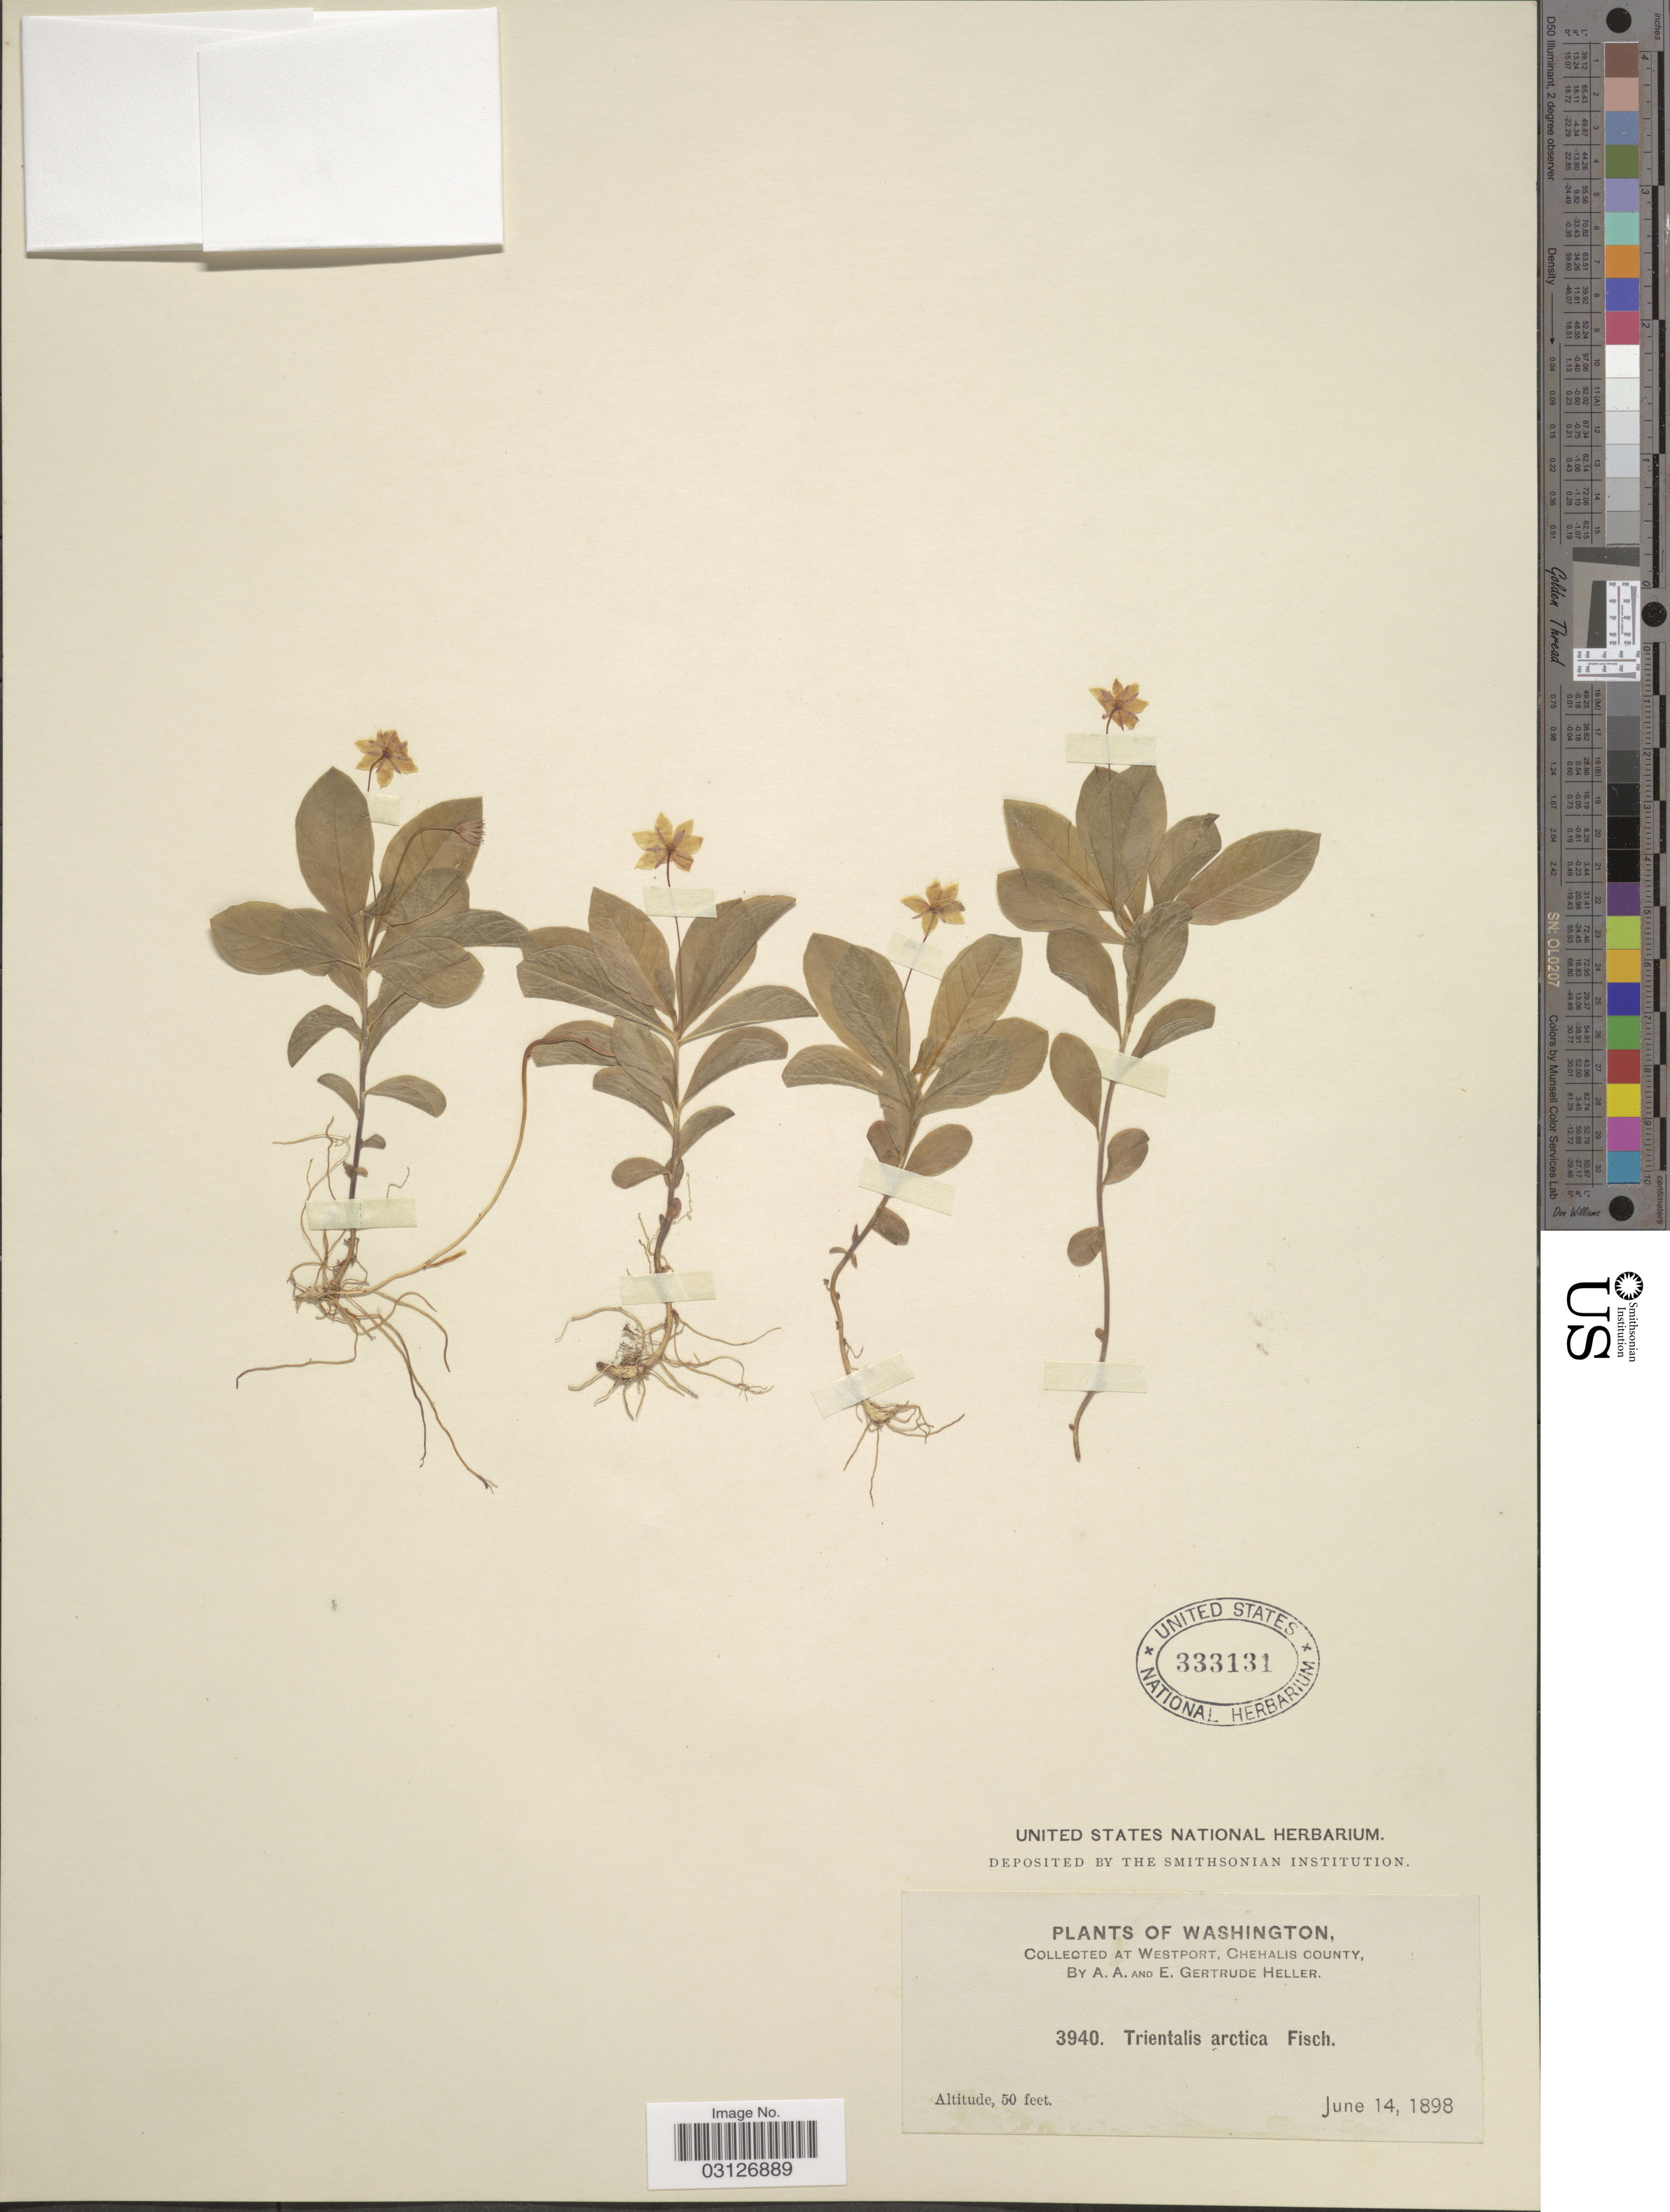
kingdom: Plantae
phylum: Tracheophyta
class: Magnoliopsida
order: Ericales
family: Primulaceae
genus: Trientalis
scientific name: Trientalis arctica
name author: Fisch. ex Hook.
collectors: A. A. Heller & E. G. Heller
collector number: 3940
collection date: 1898-06-14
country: United States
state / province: Washington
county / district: Grays Harbor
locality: At Westport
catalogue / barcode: US 333131